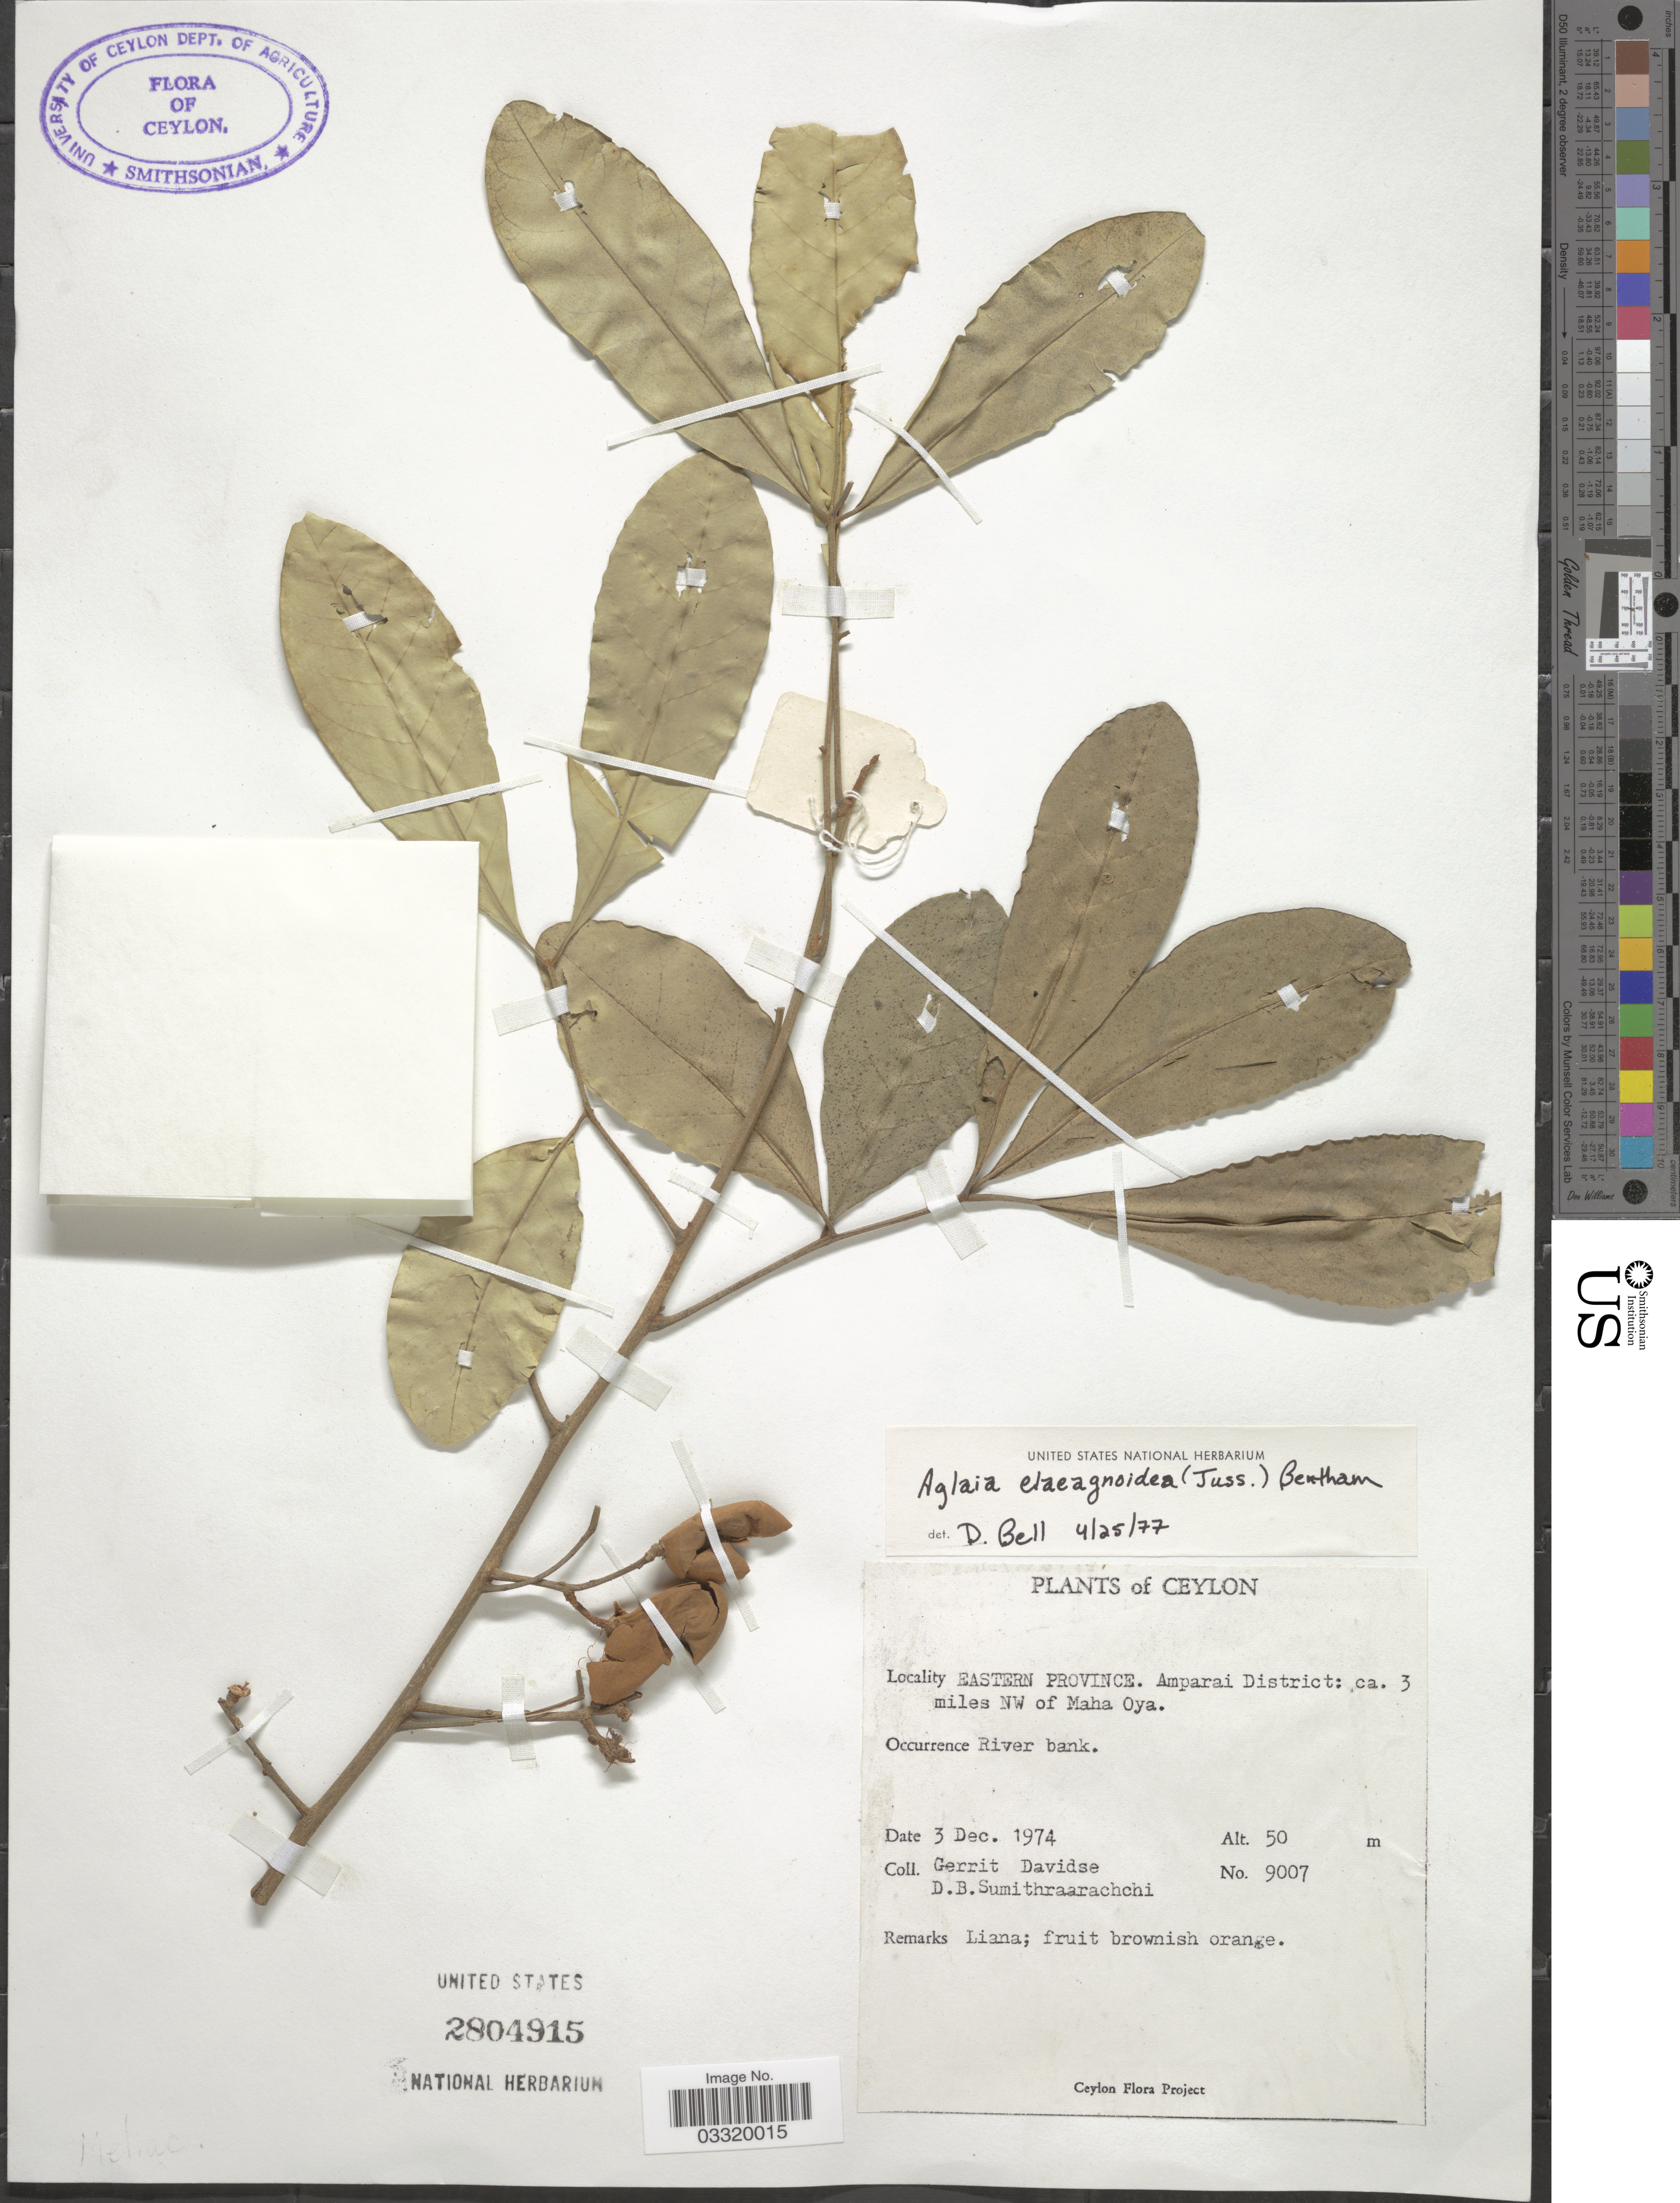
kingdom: Plantae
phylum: Tracheophyta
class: Magnoliopsida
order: Sapindales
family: Meliaceae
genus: Aglaia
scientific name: Aglaia elaeagnoidea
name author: (A. Juss.) Benth.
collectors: G. Davidse & D. B. Sumithraarachchi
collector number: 9007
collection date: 1974-12-03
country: Sri Lanka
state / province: Eastern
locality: Ceylon. Amparai District: ca. 3 miles NW of Maha Oya.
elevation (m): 50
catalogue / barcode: US 2804915